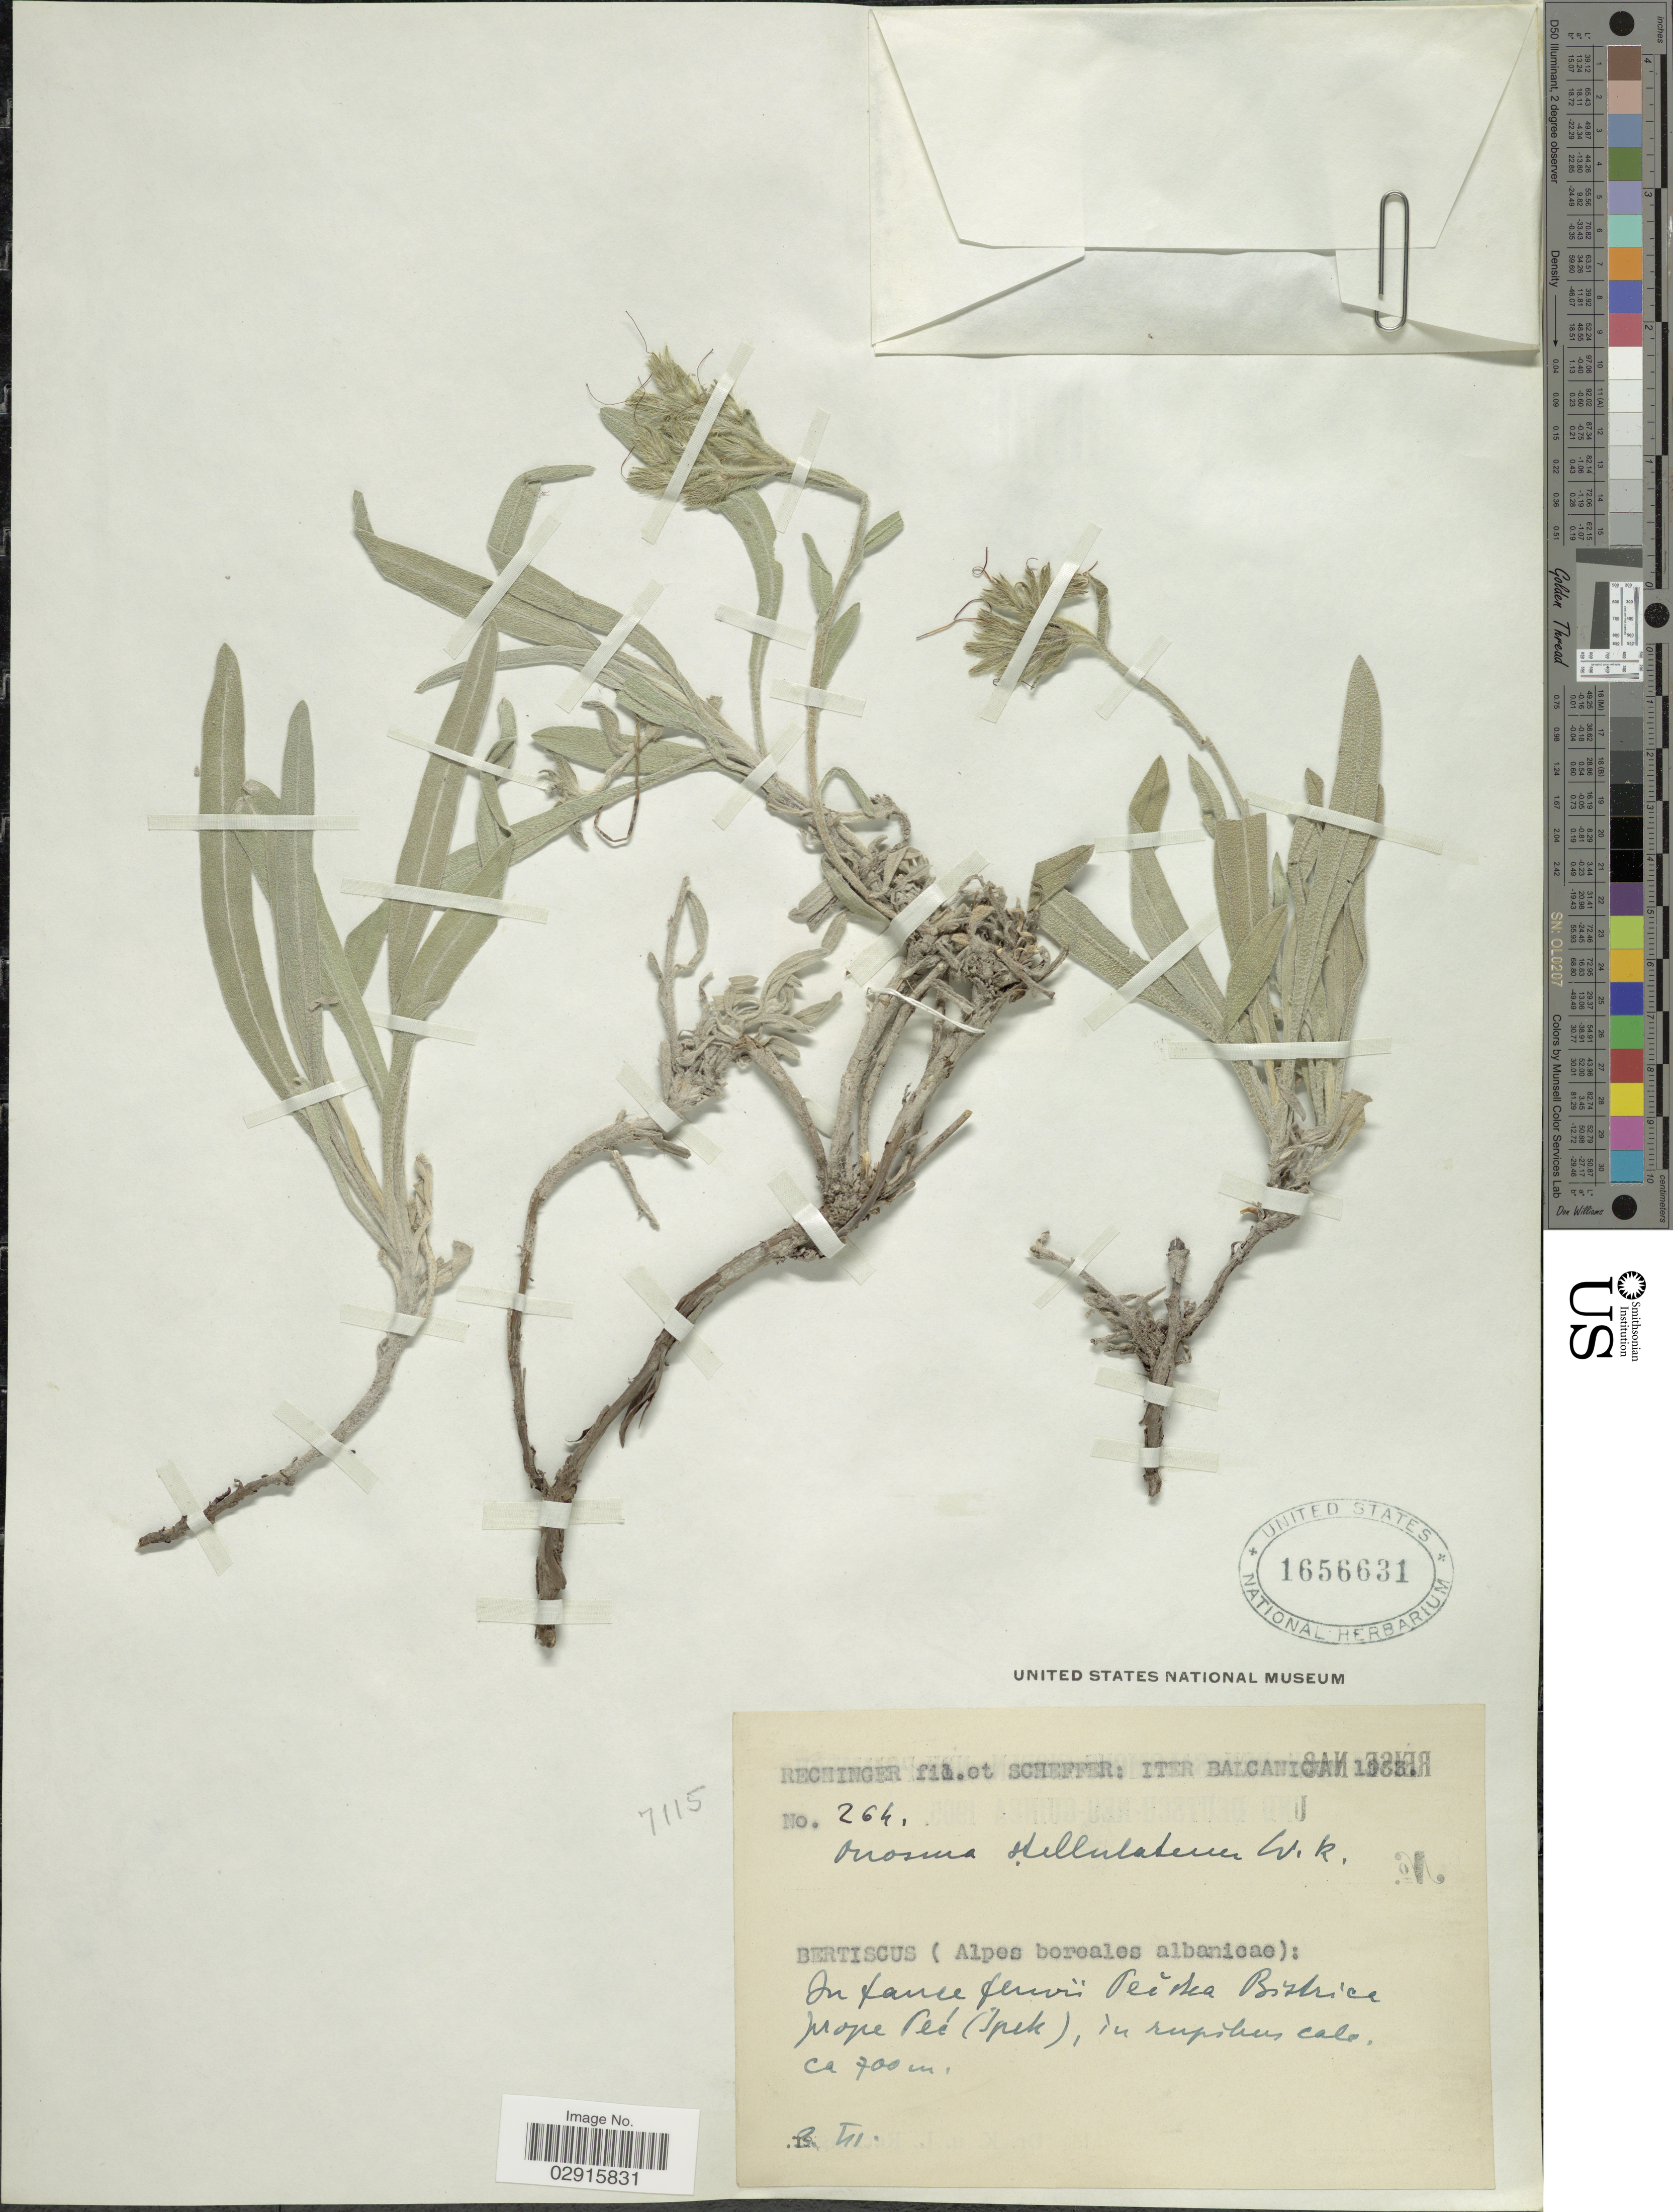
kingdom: Plantae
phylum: Tracheophyta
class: Magnoliopsida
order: Boraginales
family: Boraginaceae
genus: Onosma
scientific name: Onosma stellulata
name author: Waldst. & Kit.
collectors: -- Rechinger & Scheffer, --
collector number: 264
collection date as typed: Transcribed d/m/y: /2/41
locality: In fance fleuvii Pe'rska Bitrica prope Peé (Ipek), in rupibus calc. [interpreted] Iter Balcanica [interpreted]. Bertiscus (Alpes boreales albanicae).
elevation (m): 700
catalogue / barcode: US 1656631